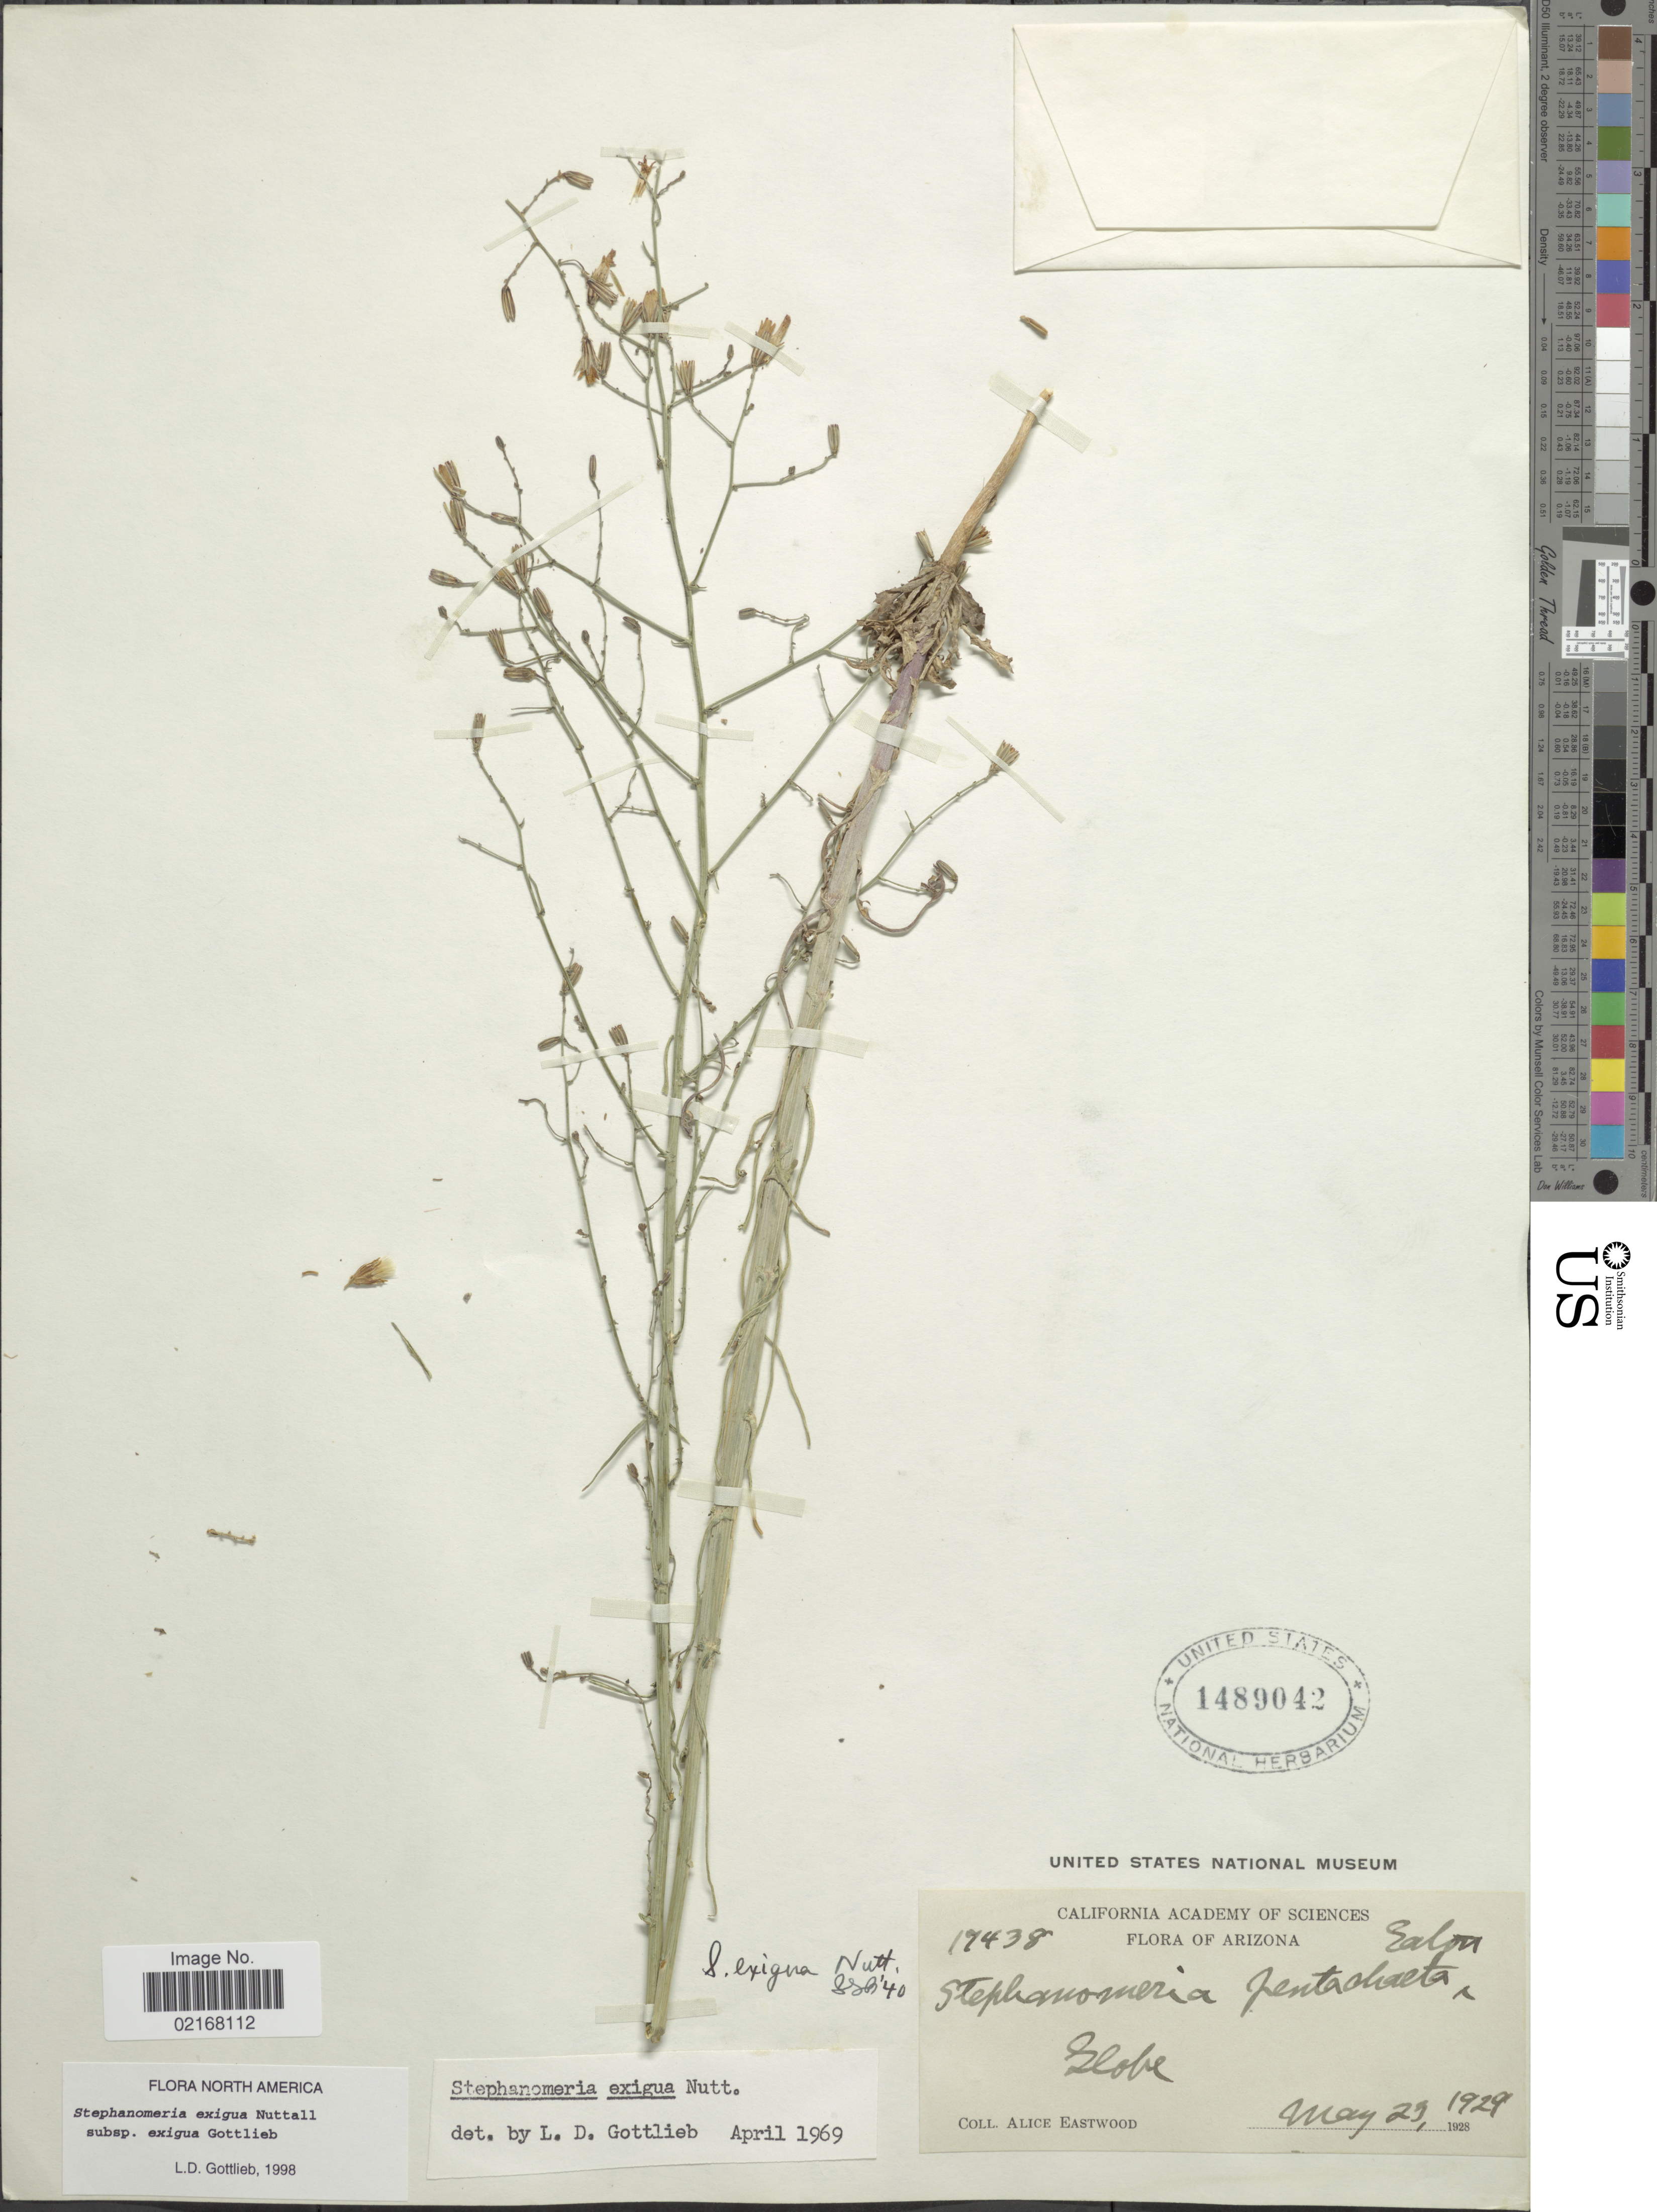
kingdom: Plantae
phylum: Tracheophyta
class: Magnoliopsida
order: Asterales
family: Asteraceae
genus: Stephanomeria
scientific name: Stephanomeria exigua subsp. exigua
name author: Nutt.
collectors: A. Eastwood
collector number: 17438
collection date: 1929-05-23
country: United States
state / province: Arizona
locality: Globe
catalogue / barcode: US 1489042